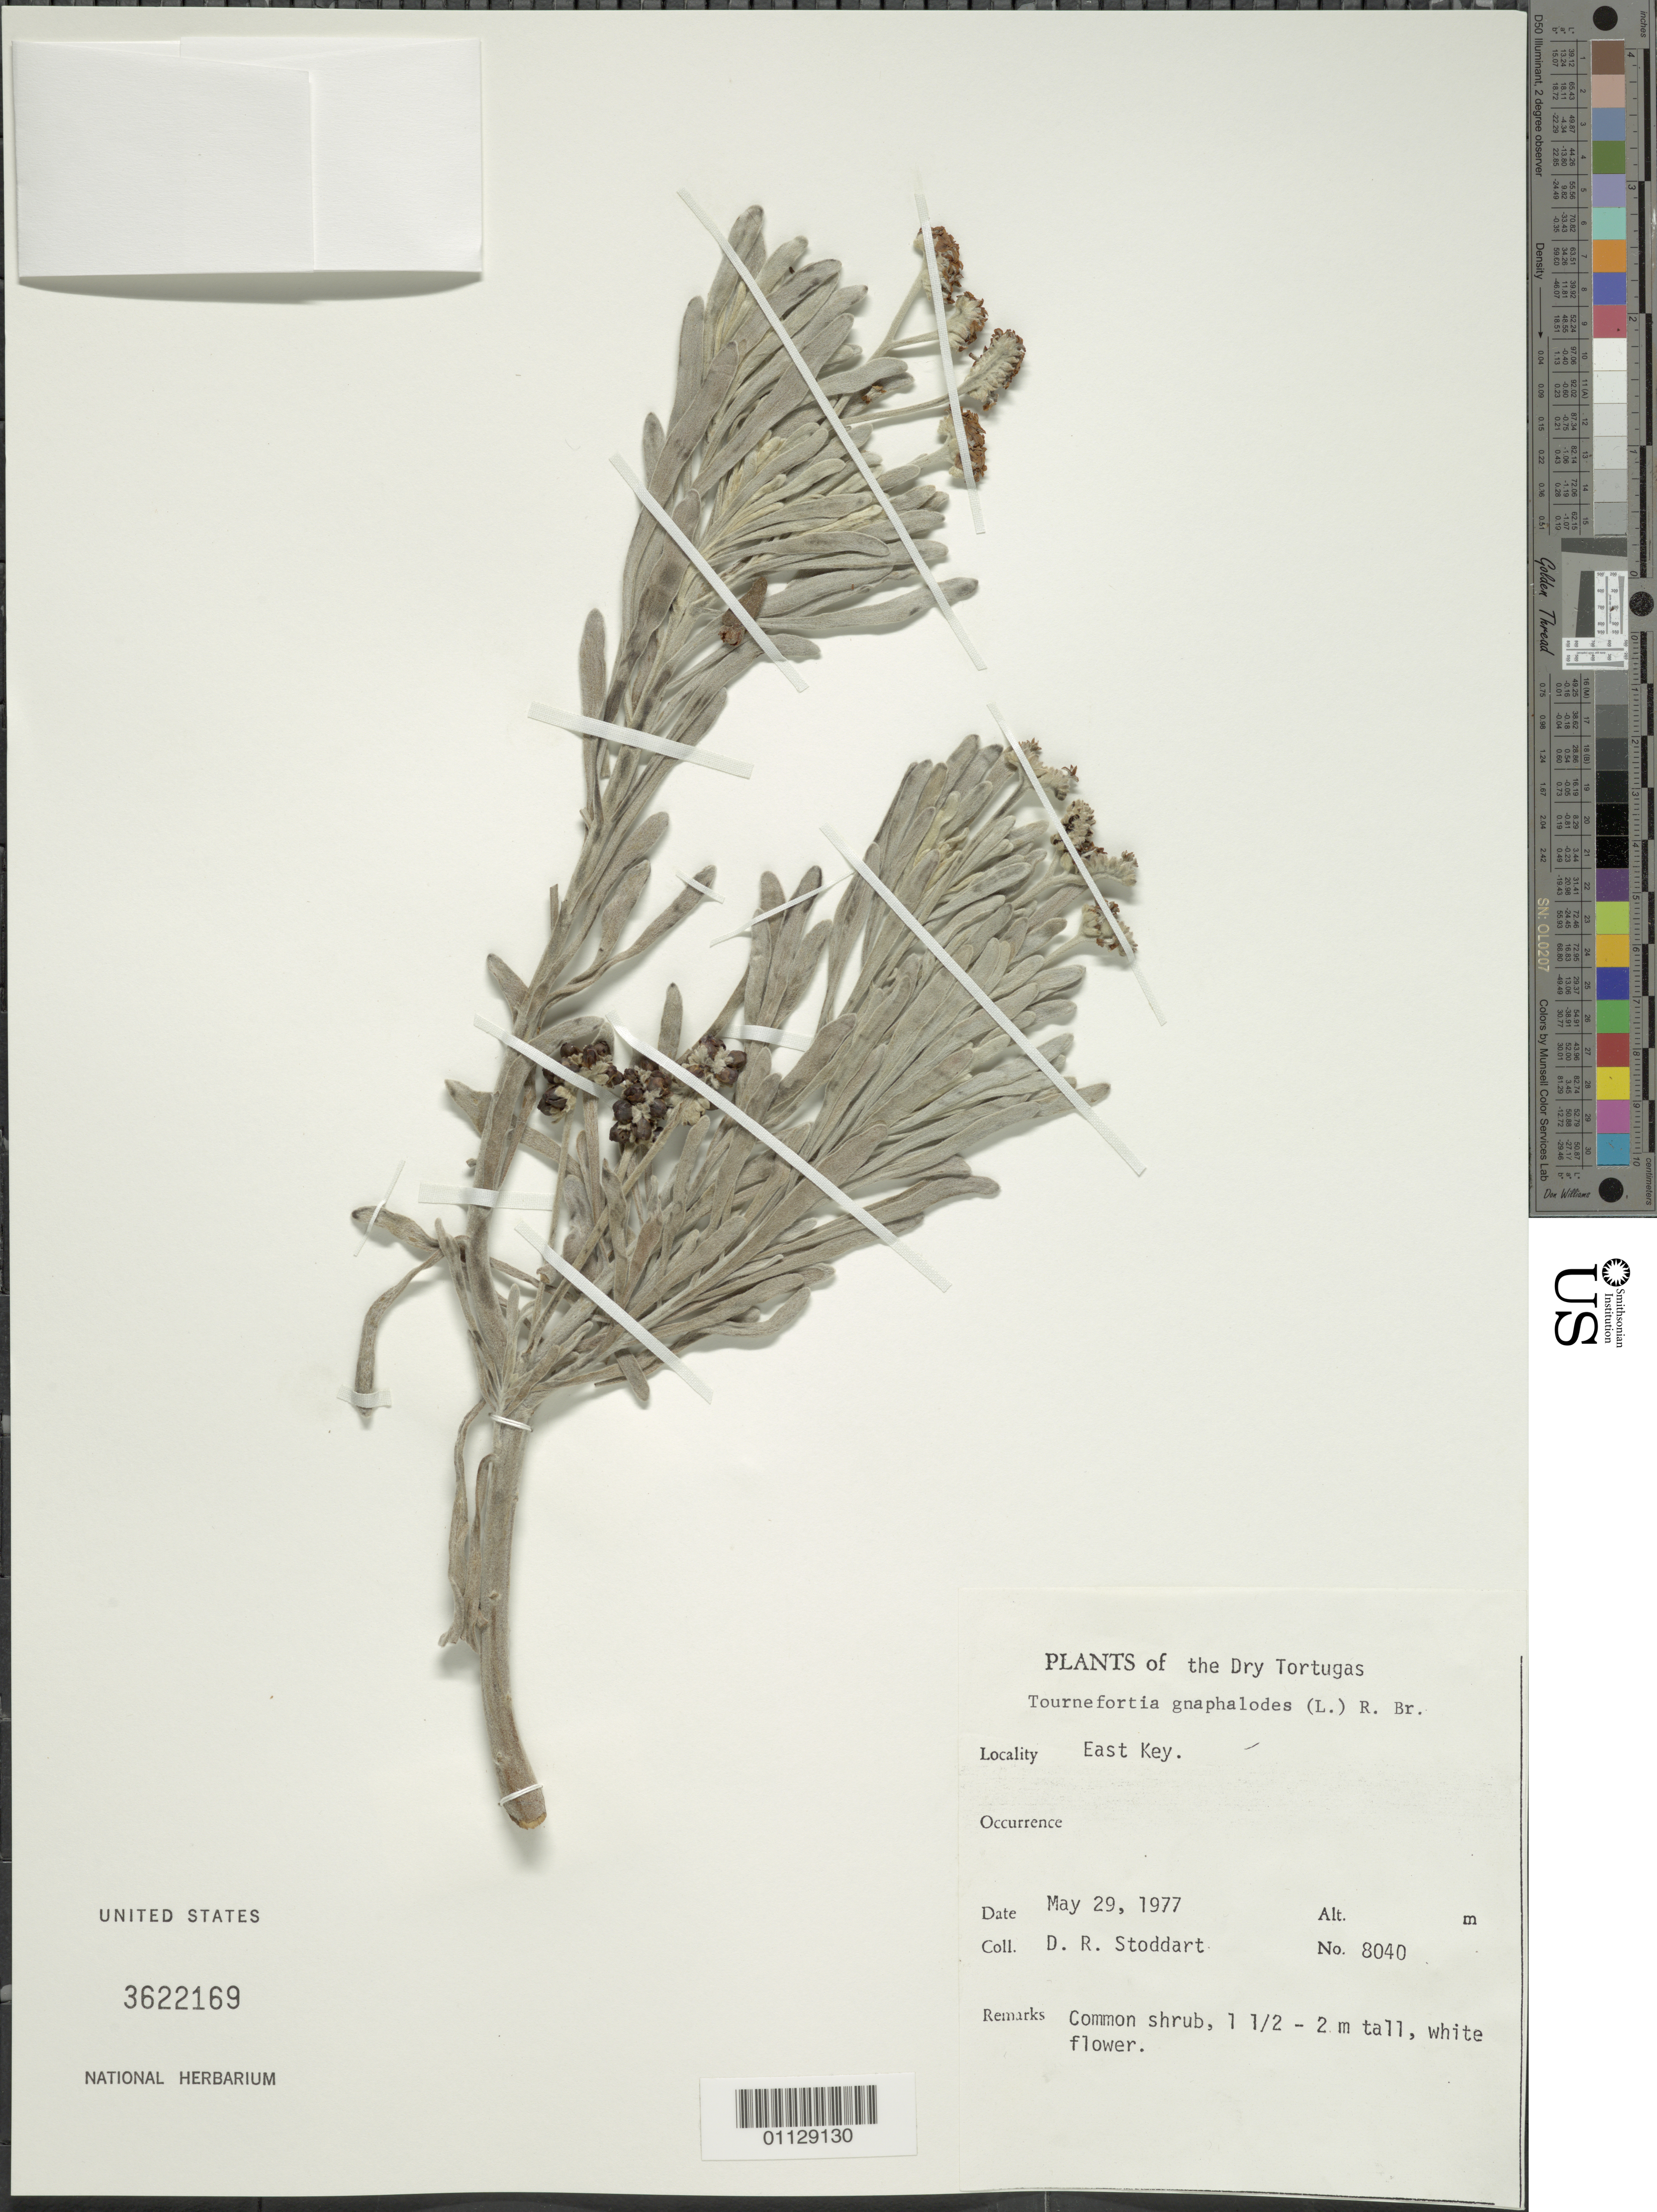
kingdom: Plantae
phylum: Tracheophyta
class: Magnoliopsida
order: Boraginales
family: Heliotropiaceae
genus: Tournefortia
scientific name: Tournefortia gnaphalodes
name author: (L.) R. Br.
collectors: D. R. Stoddart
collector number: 8040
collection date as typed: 29 May 1977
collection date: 1977-05-29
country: Haiti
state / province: Nord-Óuest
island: Île de la Tortue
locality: East key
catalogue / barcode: US 3622169